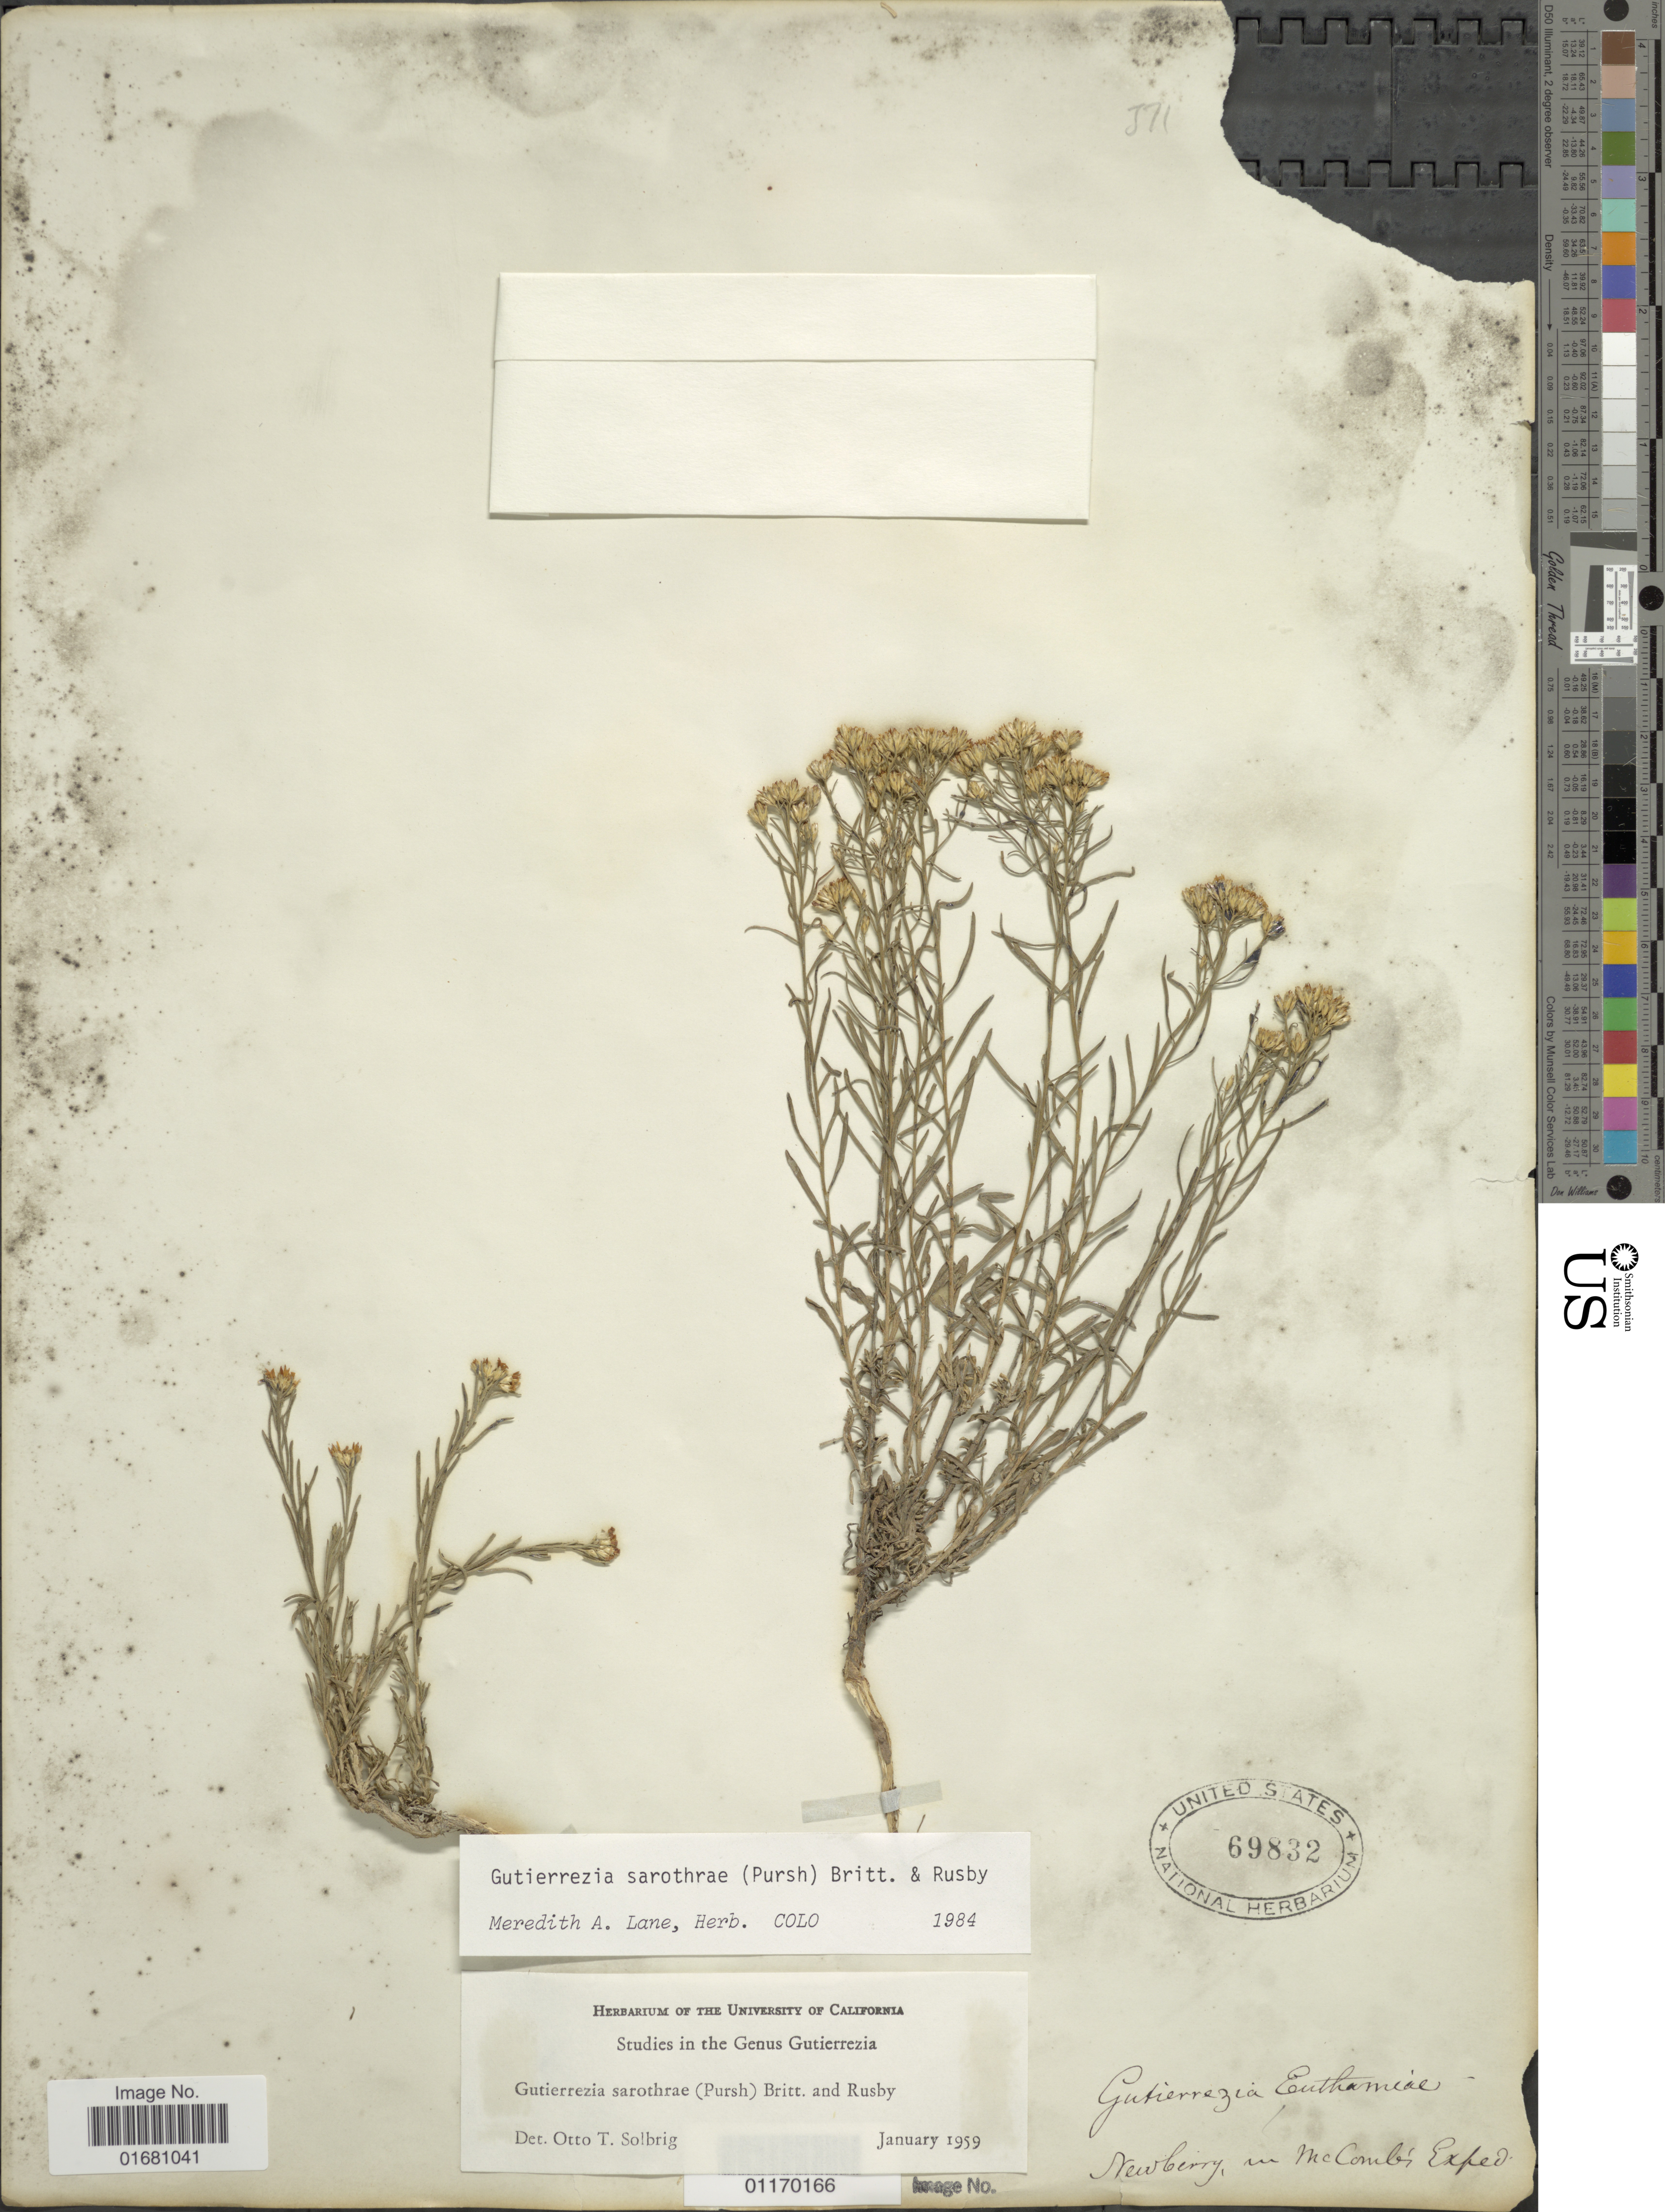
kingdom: Plantae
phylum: Tracheophyta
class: Magnoliopsida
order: Asterales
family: Asteraceae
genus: Gutierrezia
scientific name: Gutierrezia sarothrae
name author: (Pursh) Britton & Rusby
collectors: J. S. Newberry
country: United States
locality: Southwestern United States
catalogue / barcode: US 69832